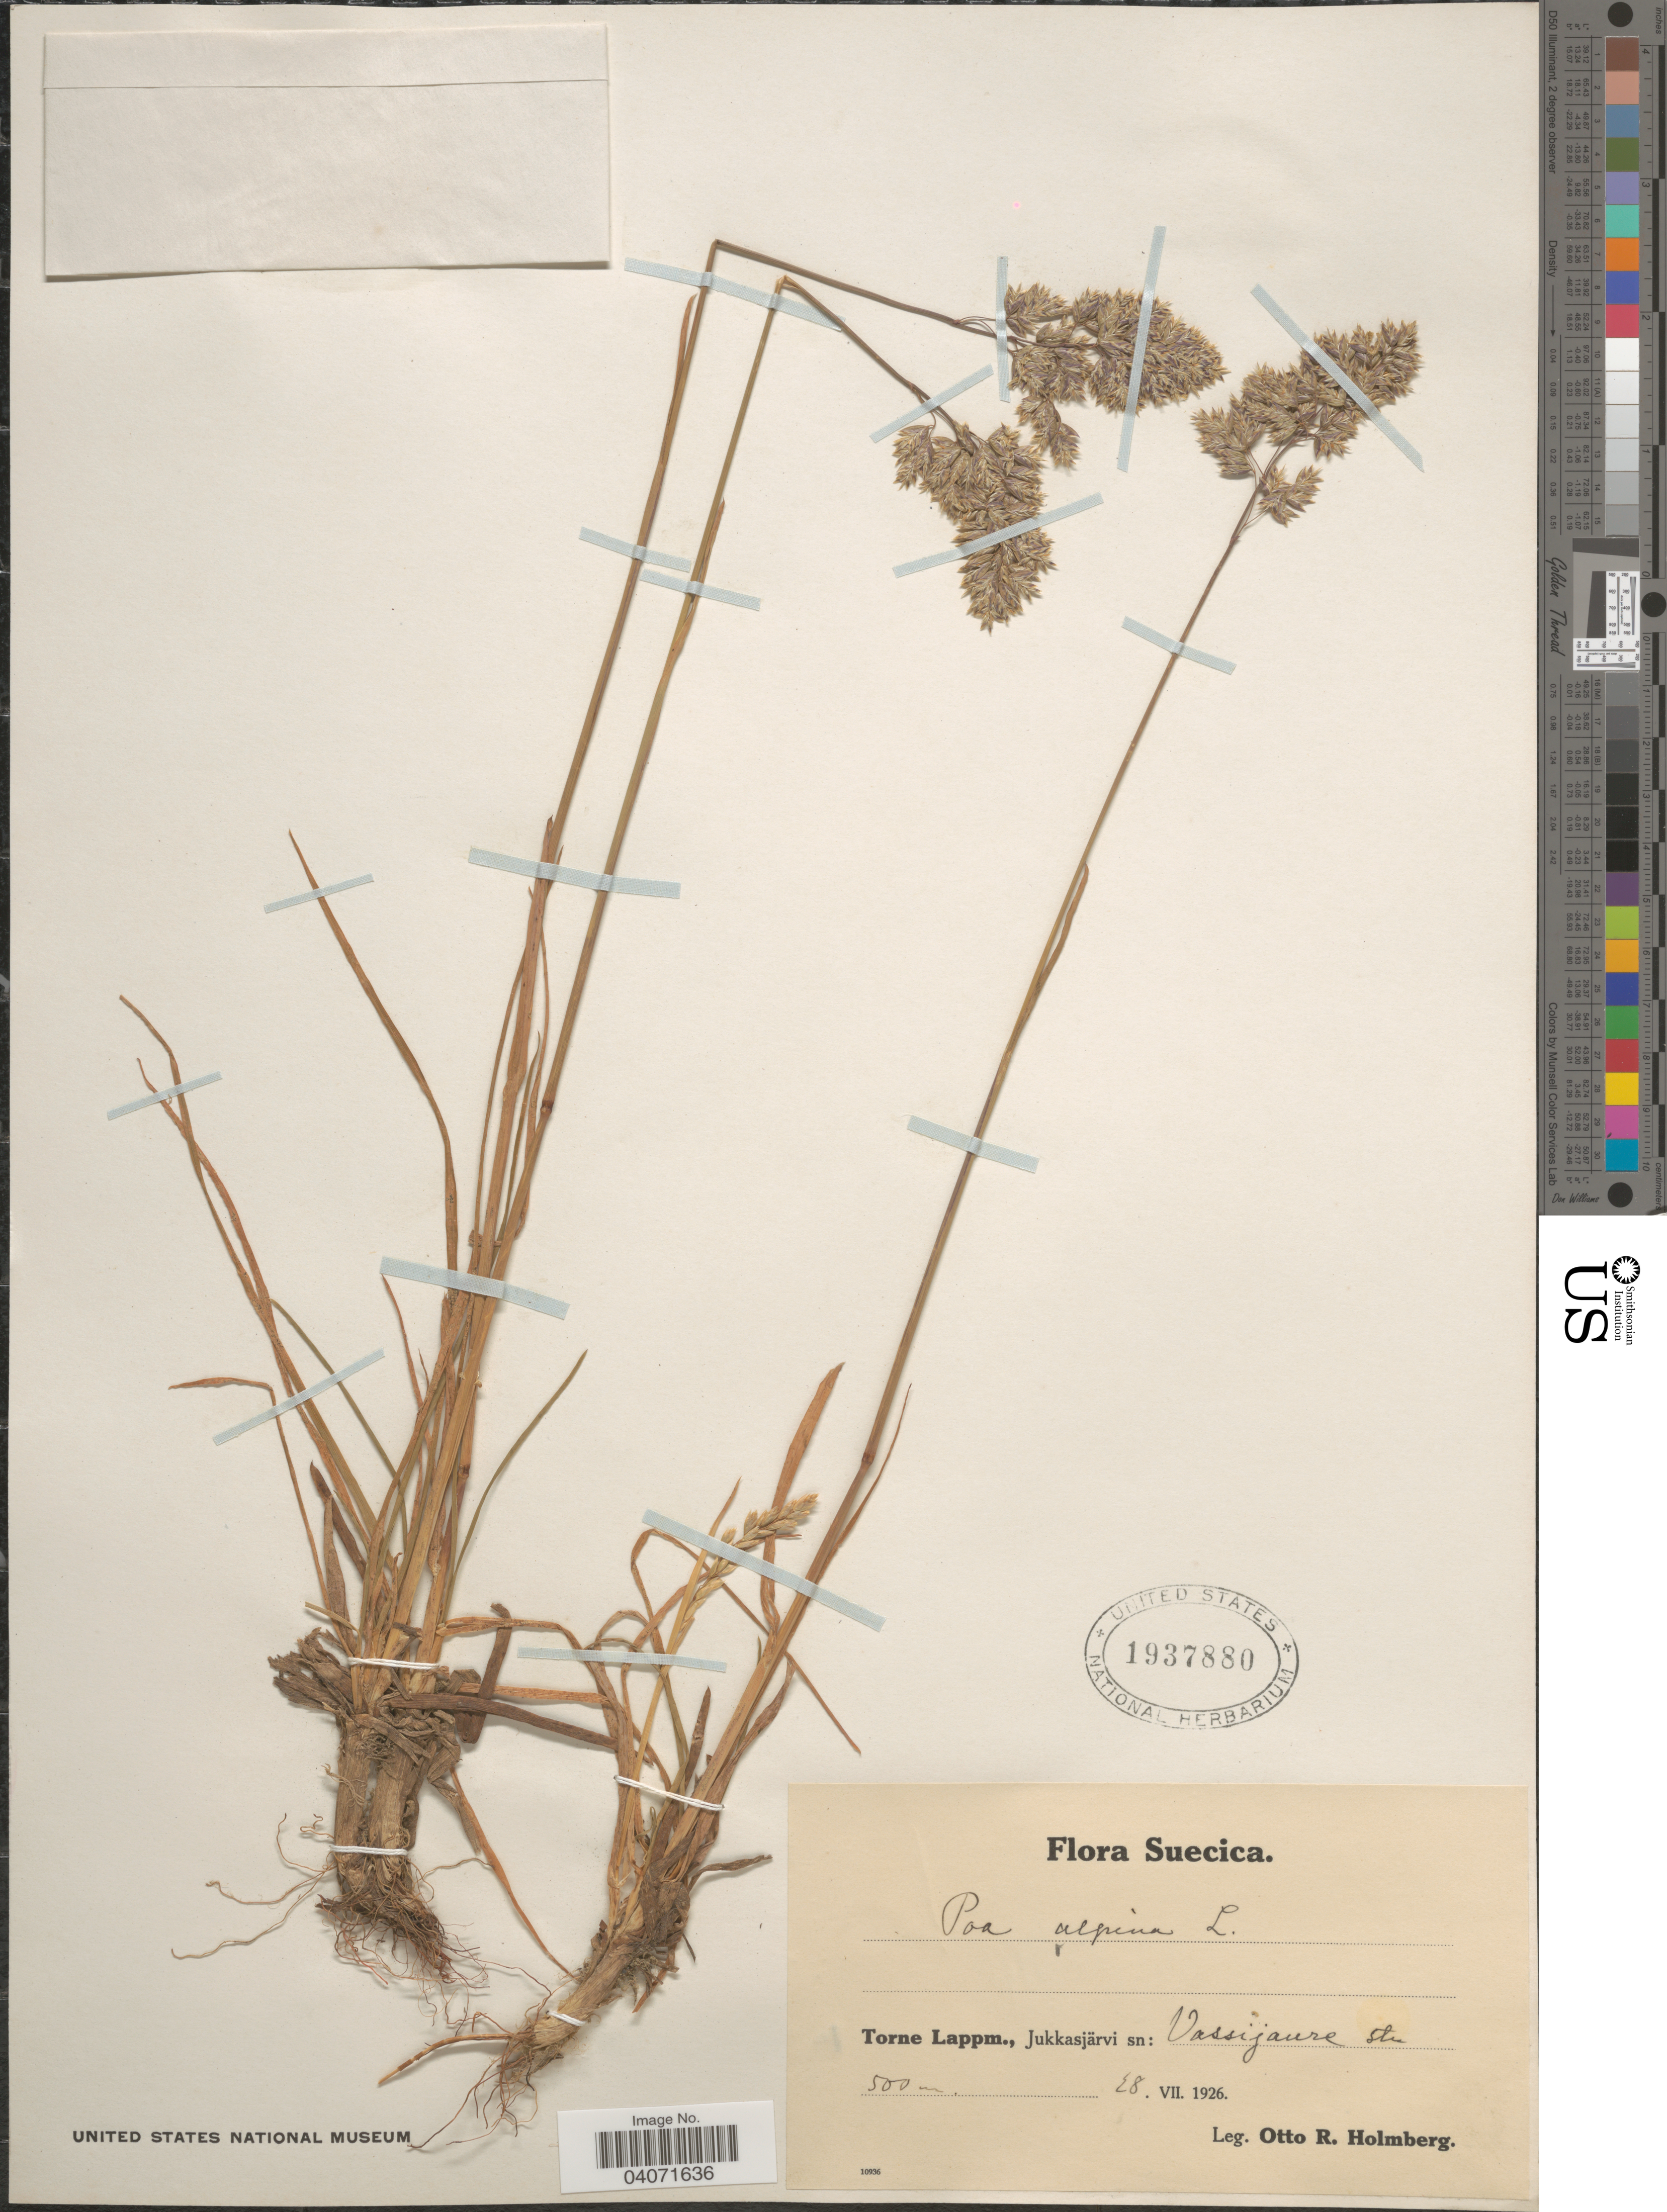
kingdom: Plantae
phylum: Tracheophyta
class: Liliopsida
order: Poales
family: Poaceae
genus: Poa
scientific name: Poa alpina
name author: L.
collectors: O. Holmberg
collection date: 1926-07-28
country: Sweden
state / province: Norrbotten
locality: Suecica. Torne Lappm., Jukkasjärvi sn: Vassijaure stn.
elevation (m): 500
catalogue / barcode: US 1937880